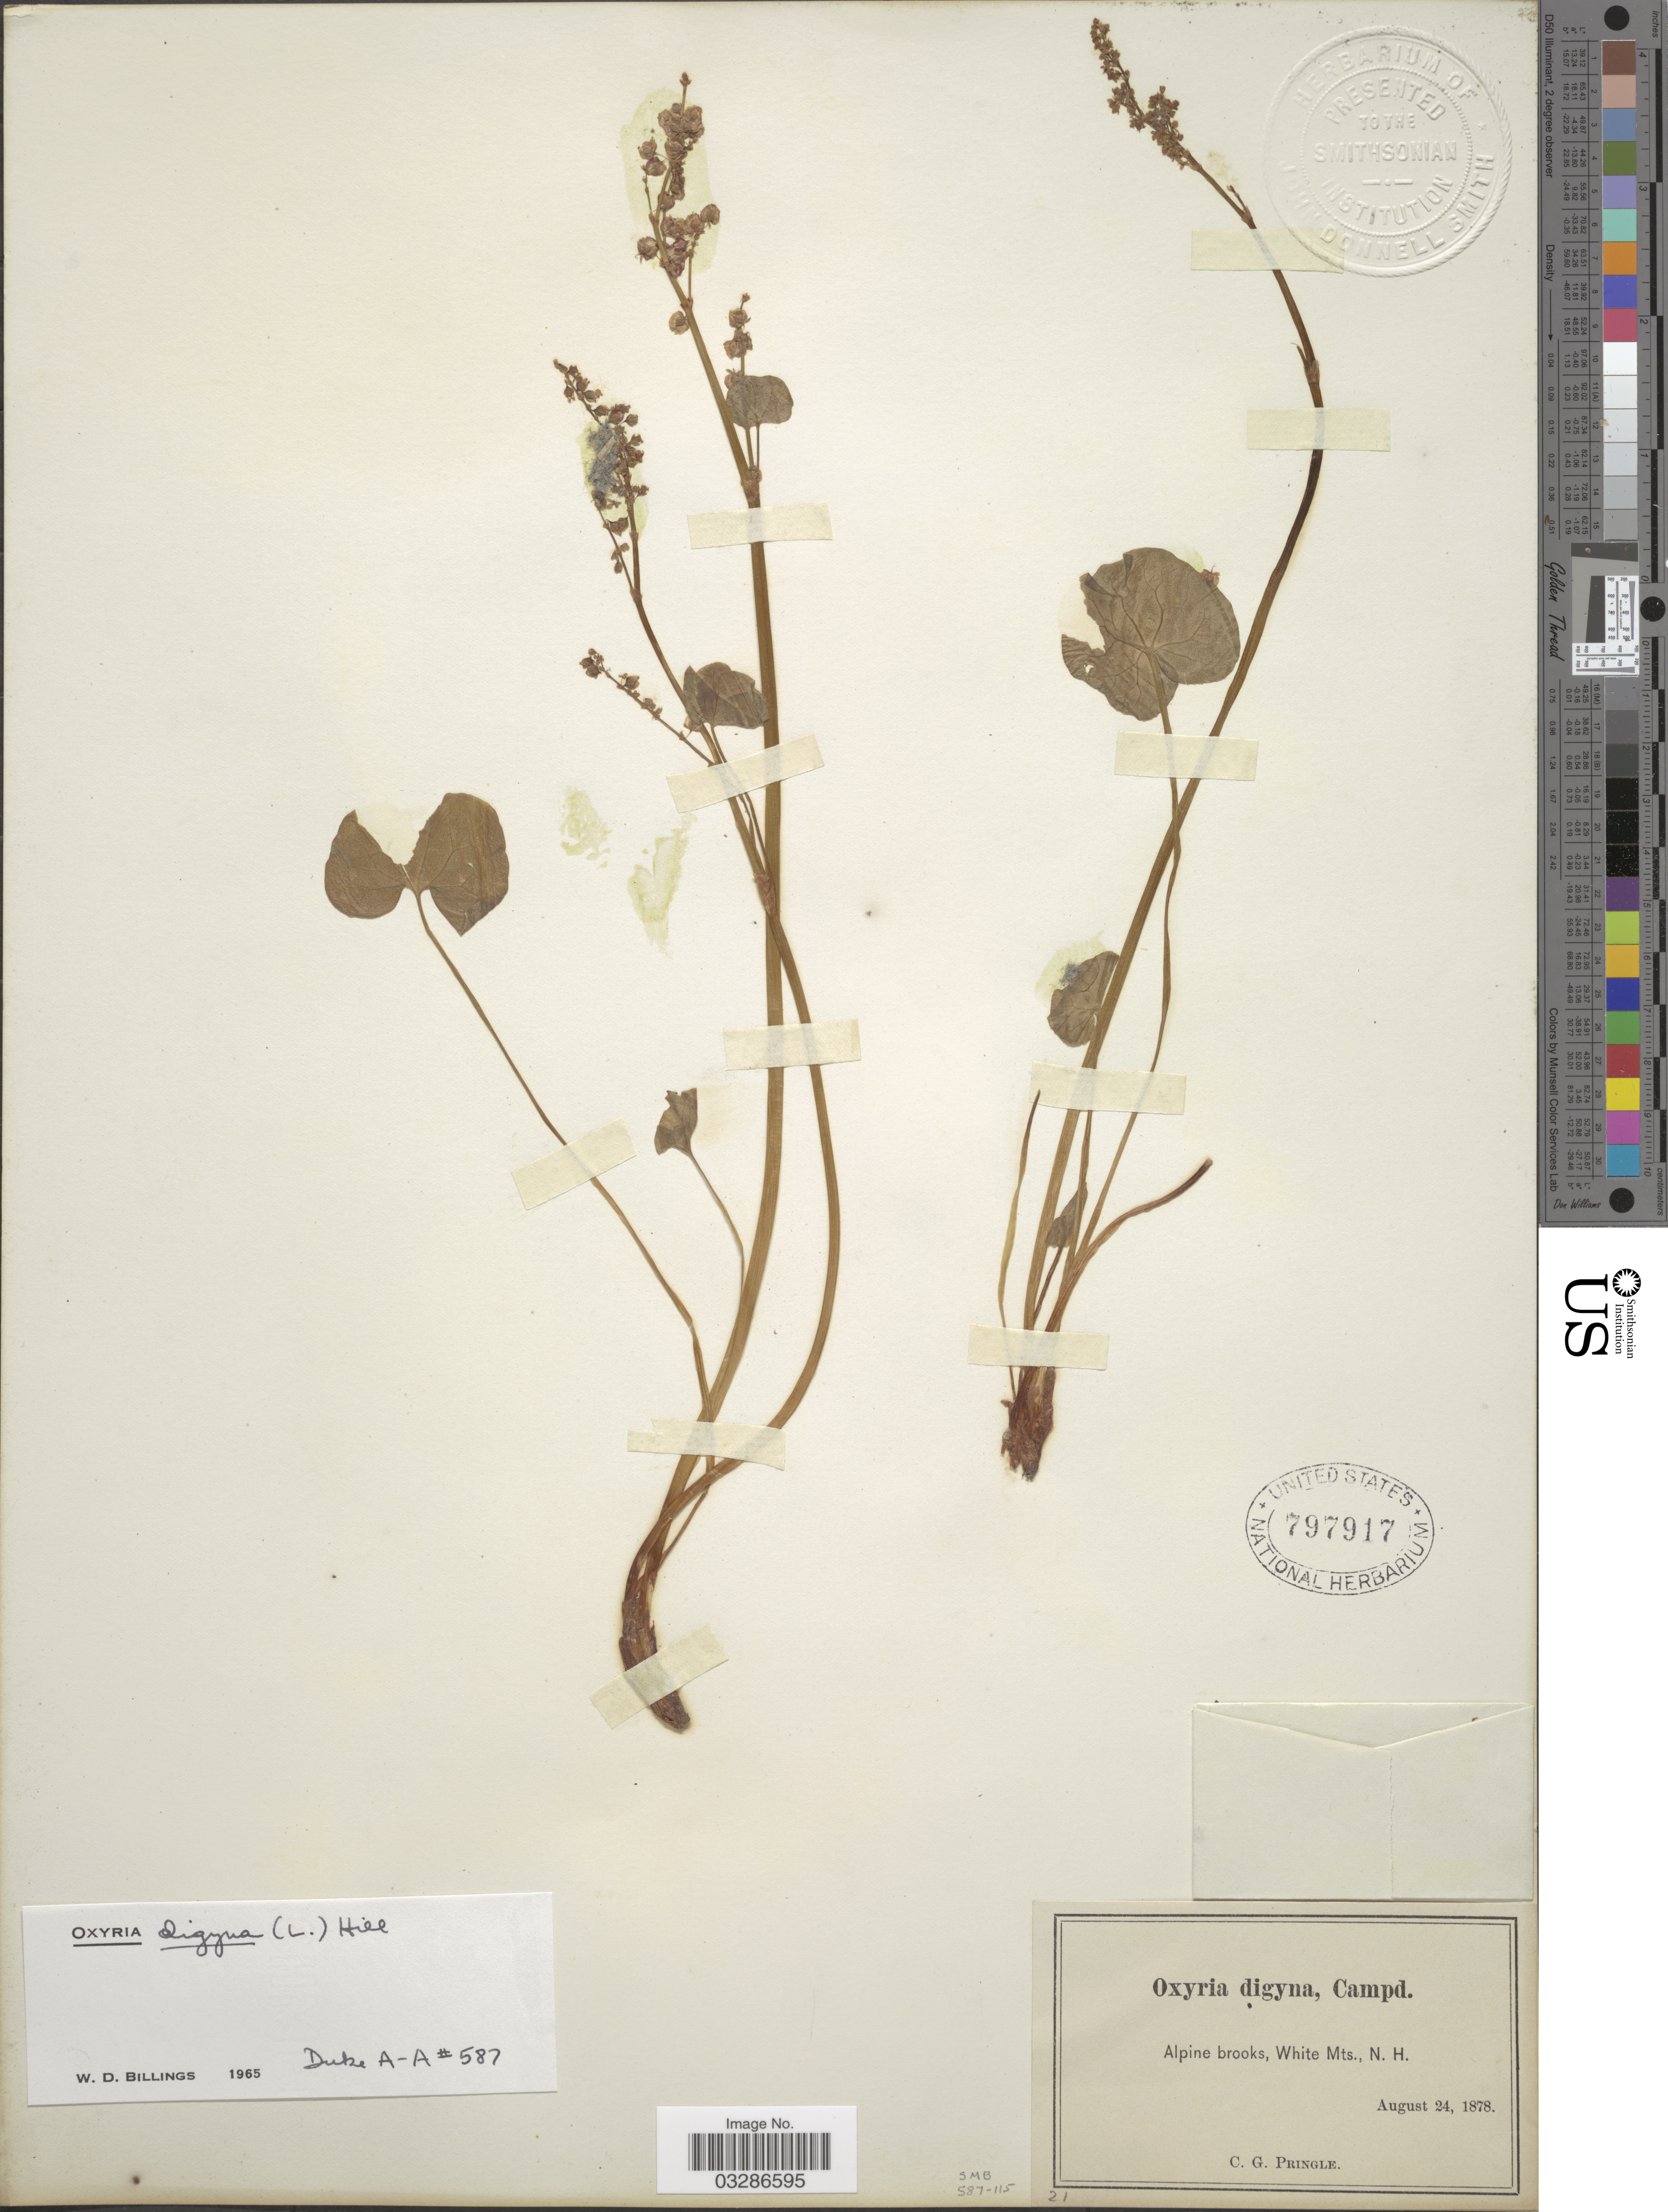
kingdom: Plantae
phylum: Tracheophyta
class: Magnoliopsida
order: Caryophyllales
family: Polygonaceae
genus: Oxyria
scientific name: Oxyria digyna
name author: (L.) Hill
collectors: C. G. Pringle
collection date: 1878-08-24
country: United States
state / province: New Hampshire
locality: Alpine brooks, White Mts.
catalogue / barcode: US 797917